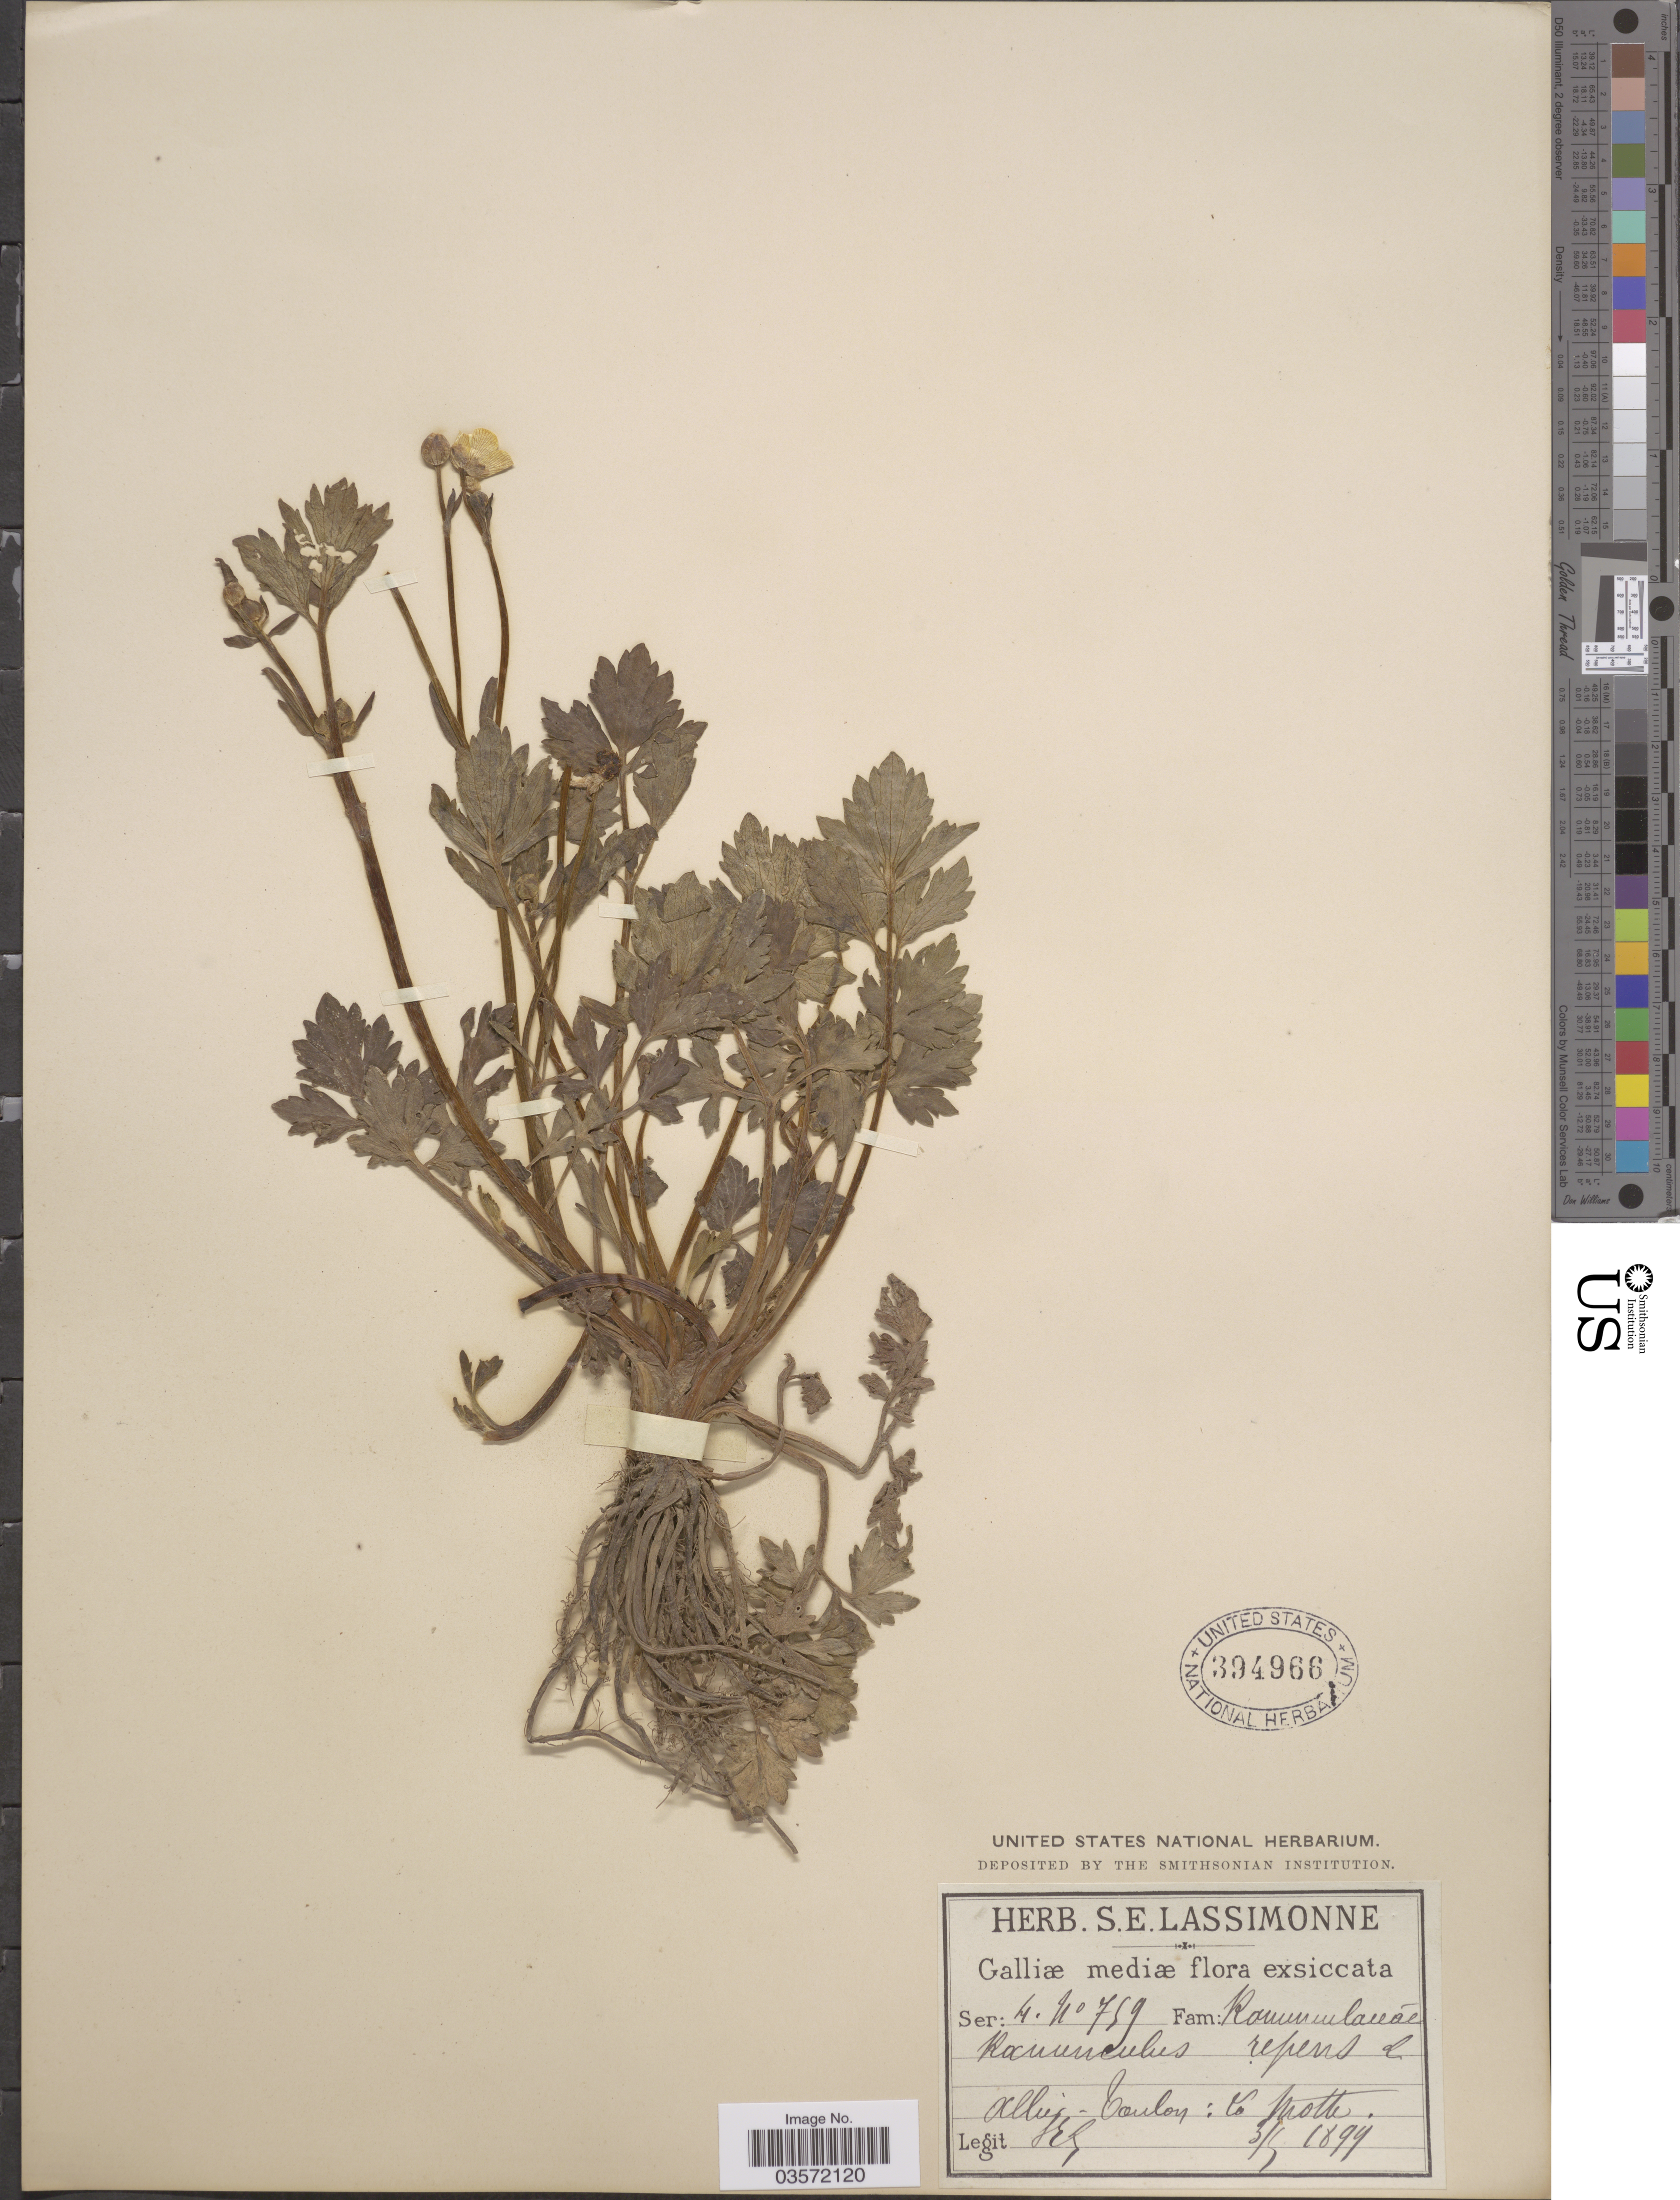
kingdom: Plantae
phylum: Tracheophyta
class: Magnoliopsida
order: Ranunculales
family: Ranunculaceae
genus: Ranunculus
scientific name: Ranunculus repens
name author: L.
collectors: S. Lassimonne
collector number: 759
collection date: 1894-05-03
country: France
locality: Galliœ mediœ. Allier - Toulon: La Motte.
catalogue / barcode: US 394966